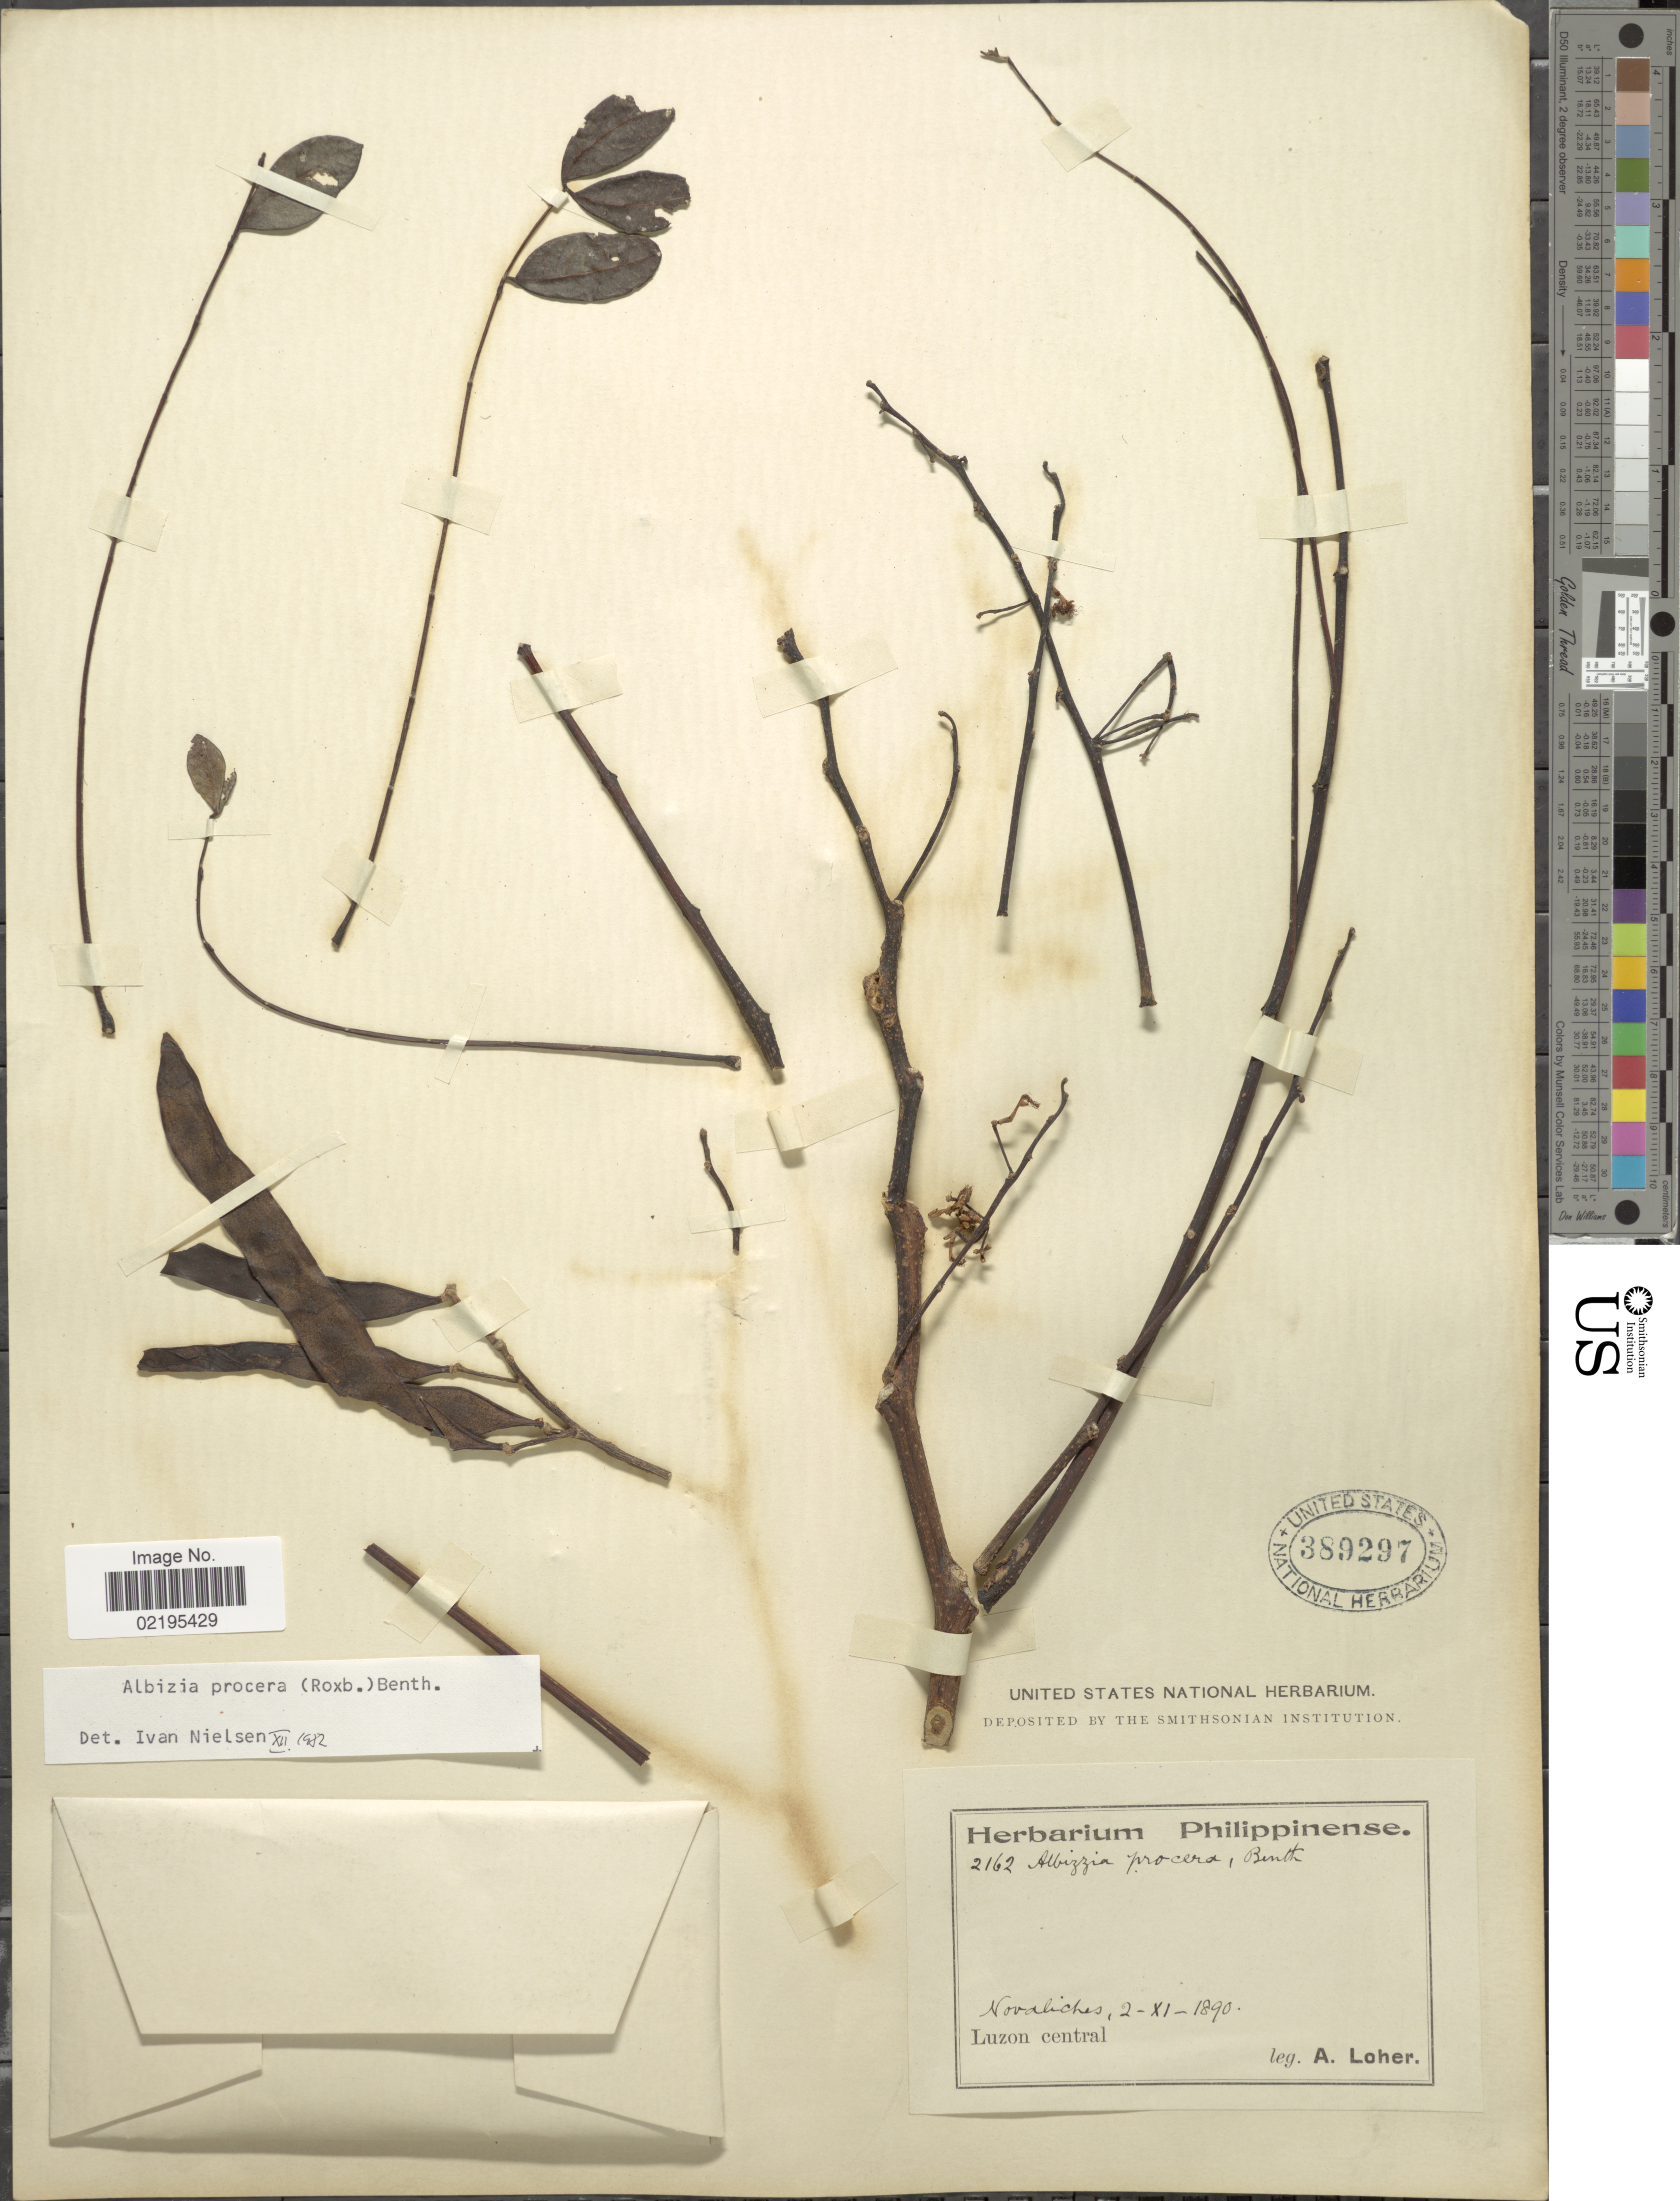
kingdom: Plantae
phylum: Tracheophyta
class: Magnoliopsida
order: Fabales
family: Fabaceae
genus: Albizia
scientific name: Albizia procera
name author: (Roxb.) Benth.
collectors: A. Loher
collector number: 2162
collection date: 1890-11-02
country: Philippines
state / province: Central Luzon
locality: Novaliches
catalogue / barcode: US 389297